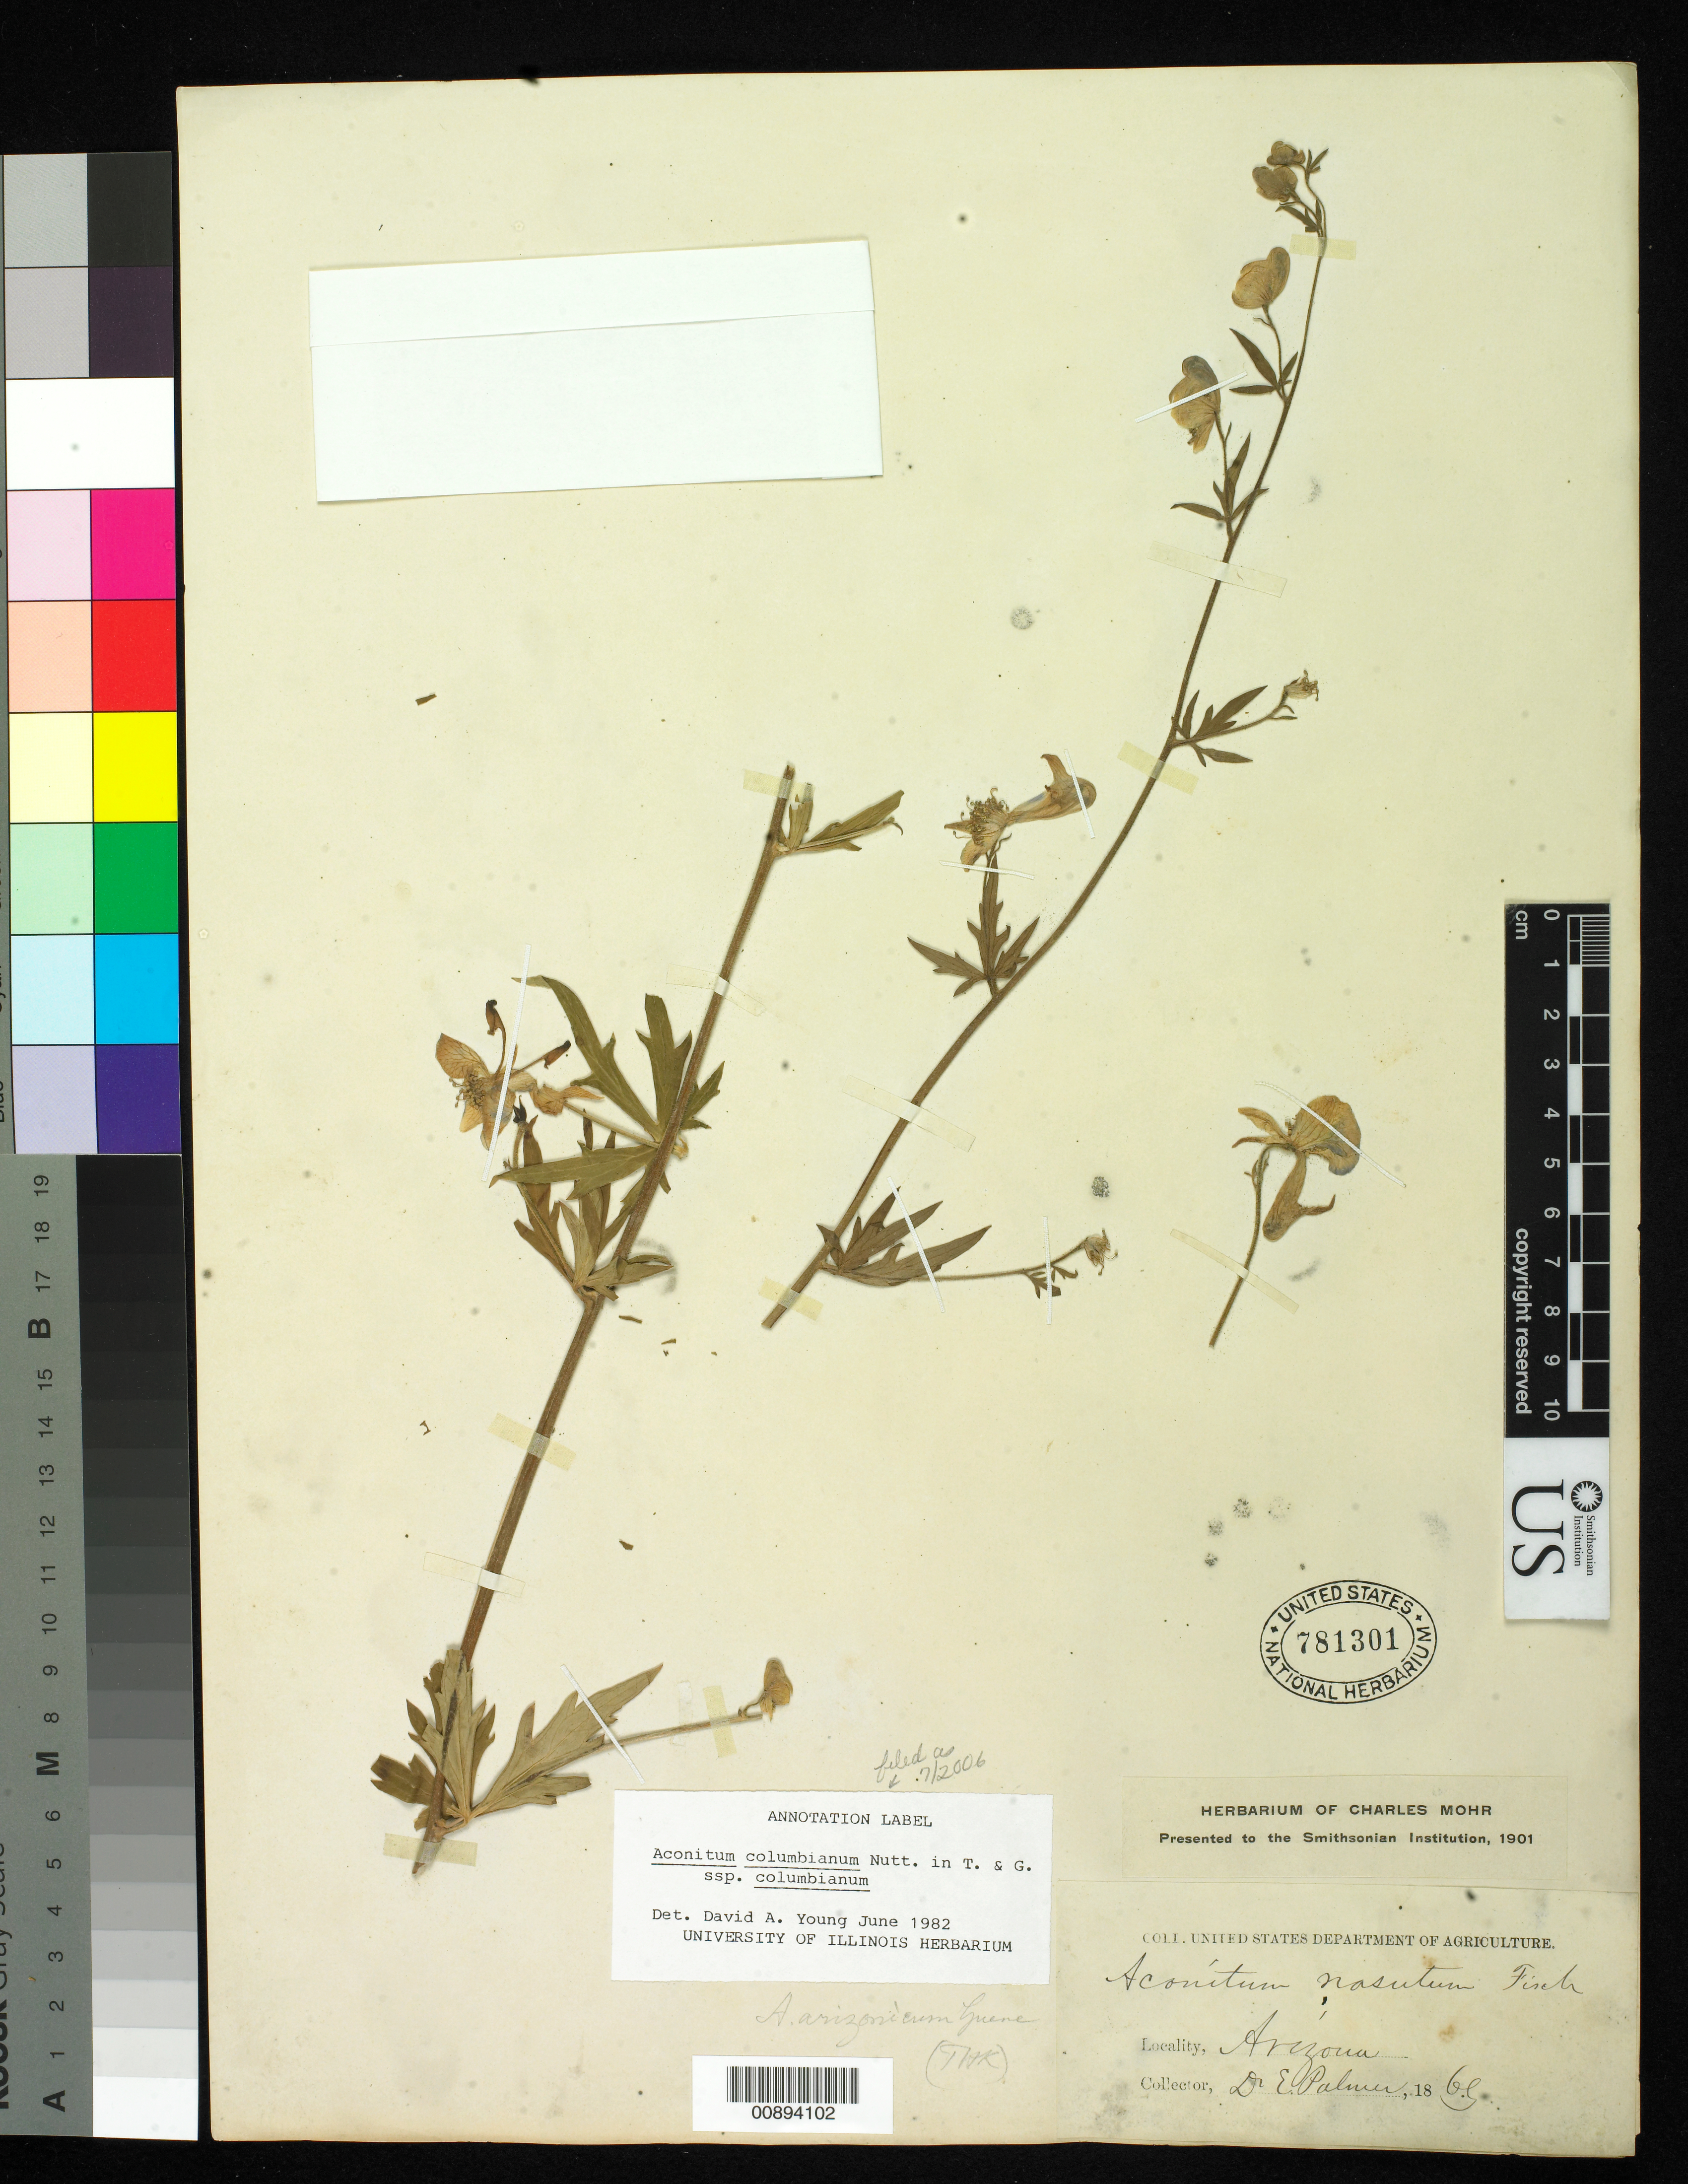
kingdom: Plantae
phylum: Tracheophyta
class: Magnoliopsida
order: Ranunculales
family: Ranunculaceae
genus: Aconitum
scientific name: Aconitum columbianum subsp. columbianum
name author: Nutt.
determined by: Young, D. A.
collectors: E. Palmer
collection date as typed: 1869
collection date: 1869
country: United States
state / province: Arizona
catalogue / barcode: US 781301